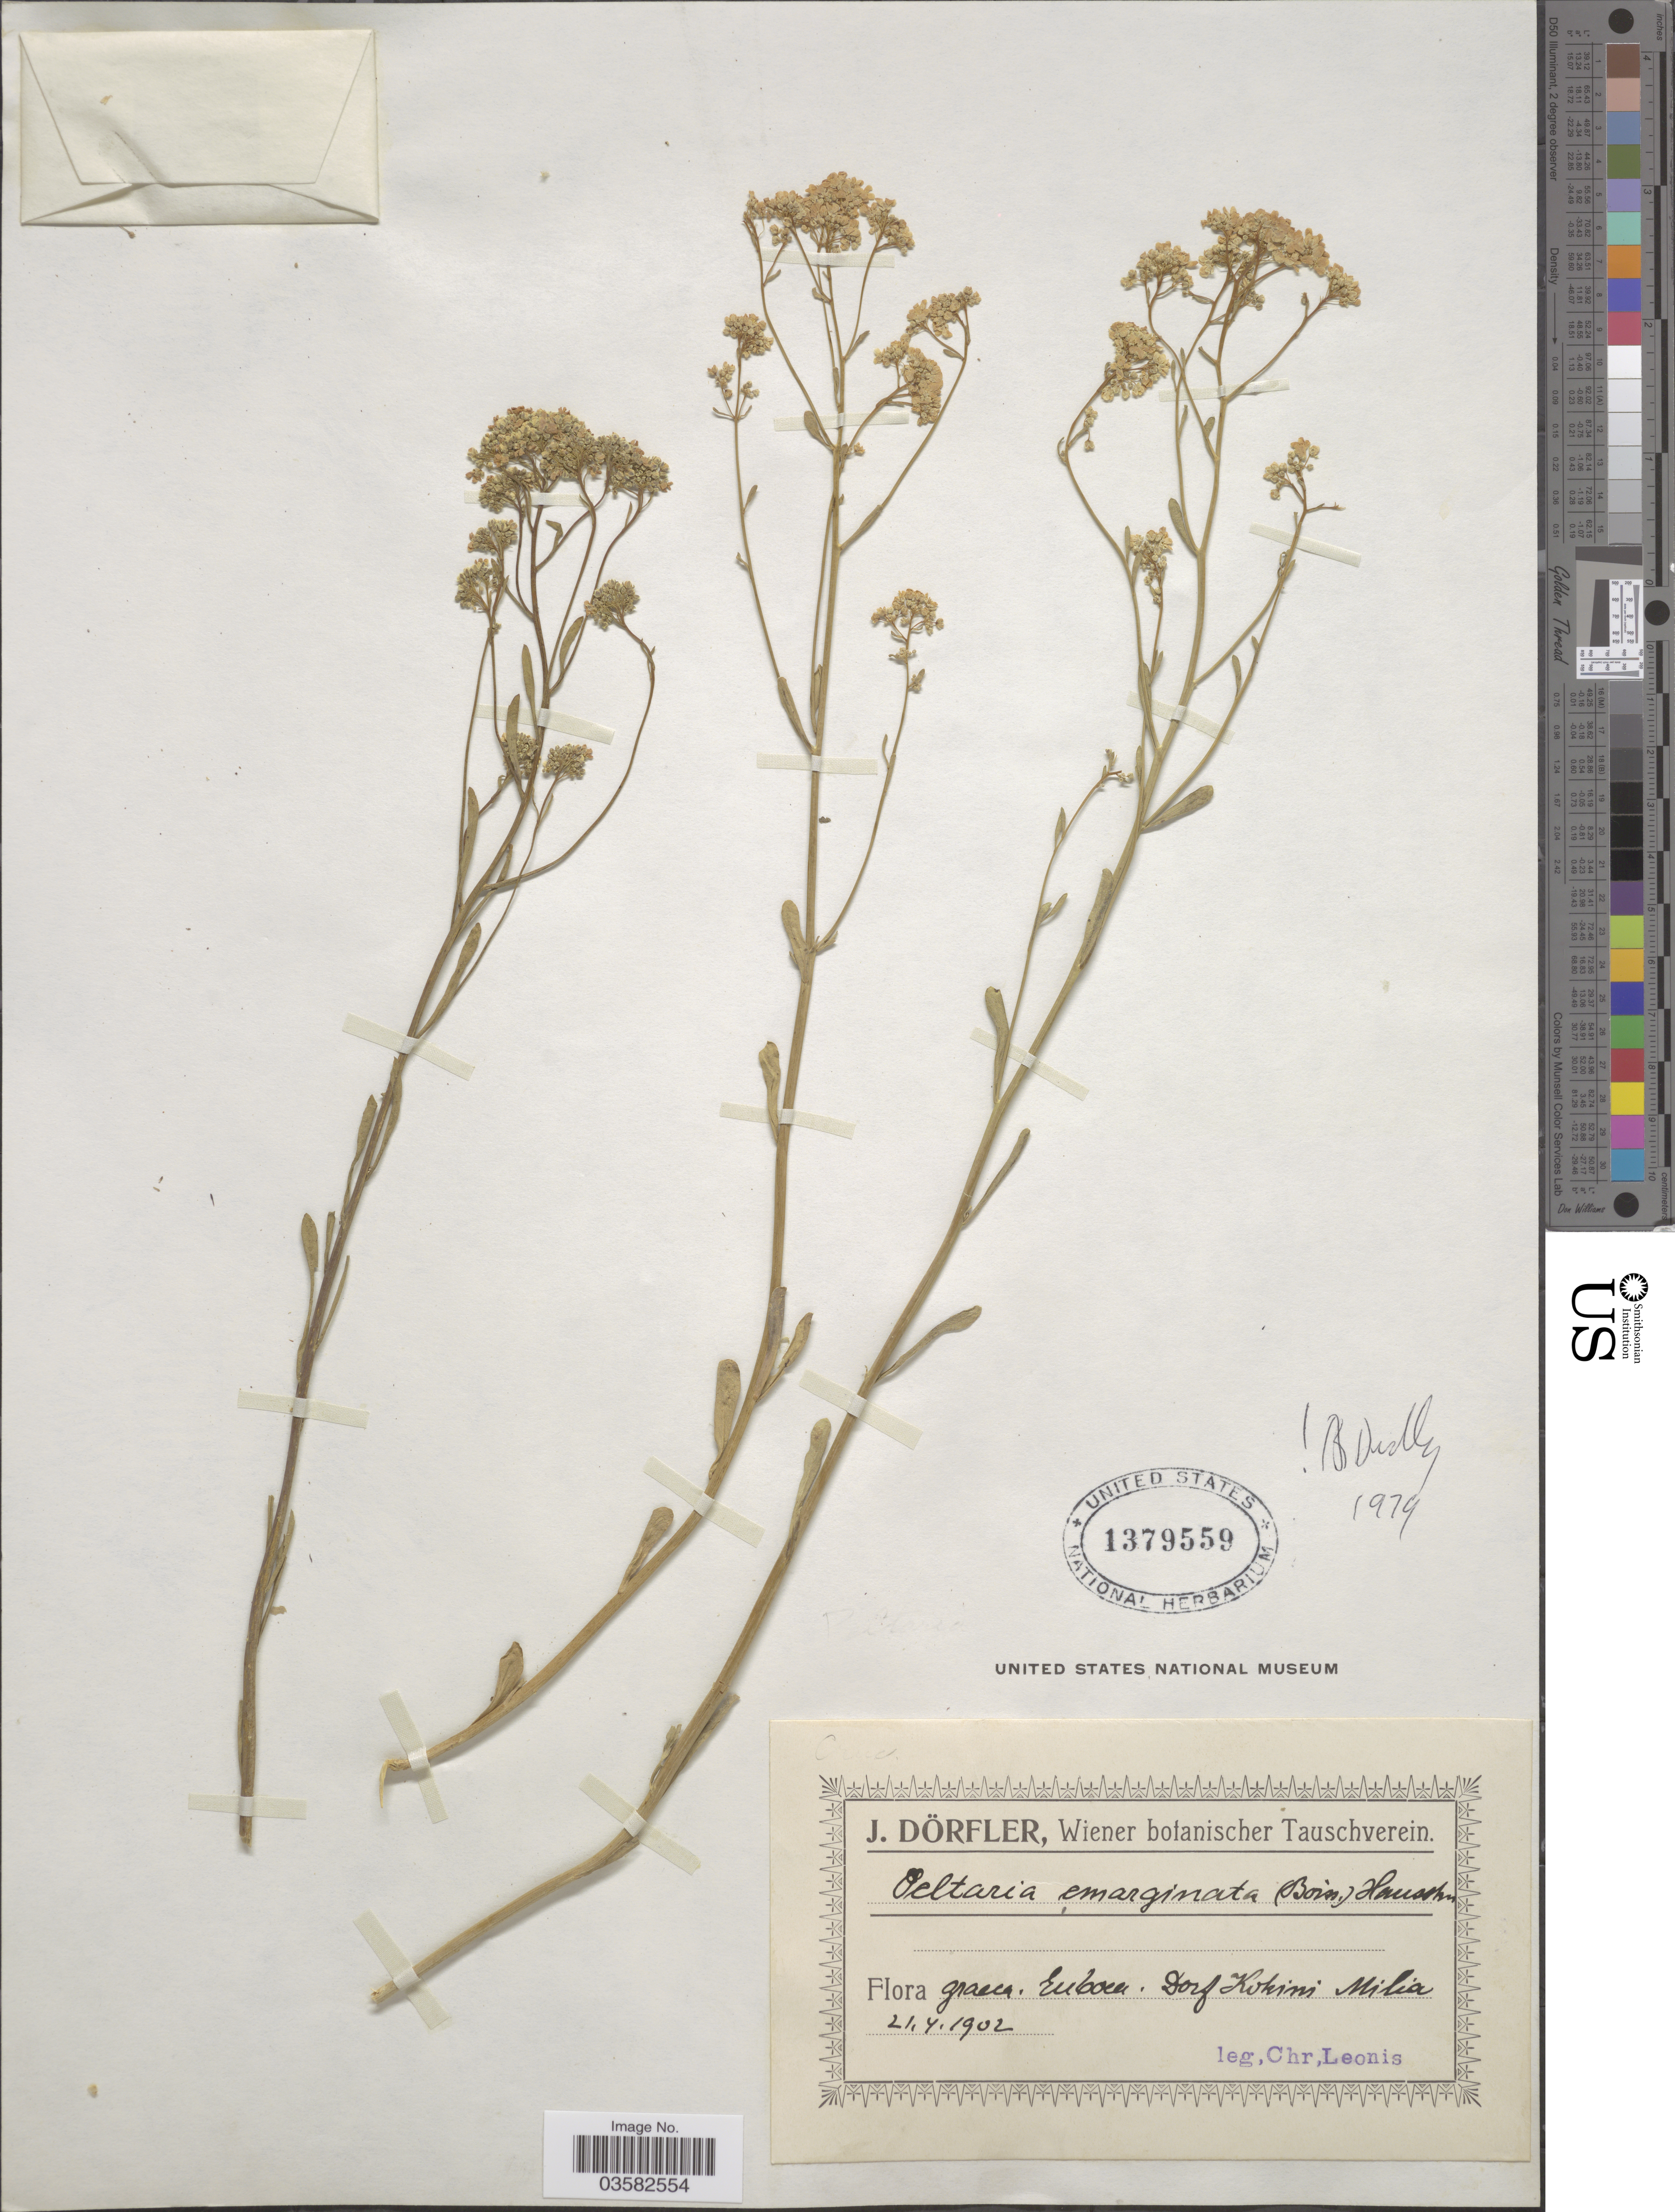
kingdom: Plantae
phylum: Tracheophyta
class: Magnoliopsida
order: Brassicales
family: Brassicaceae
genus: Peltaria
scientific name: Peltaria emarginata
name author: (Boiss.) Hausskn.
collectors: J. Dörfler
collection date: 1902-04-21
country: Greece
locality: Graeca. Euboea. Dorf Kokini Milia.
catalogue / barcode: US 1379559